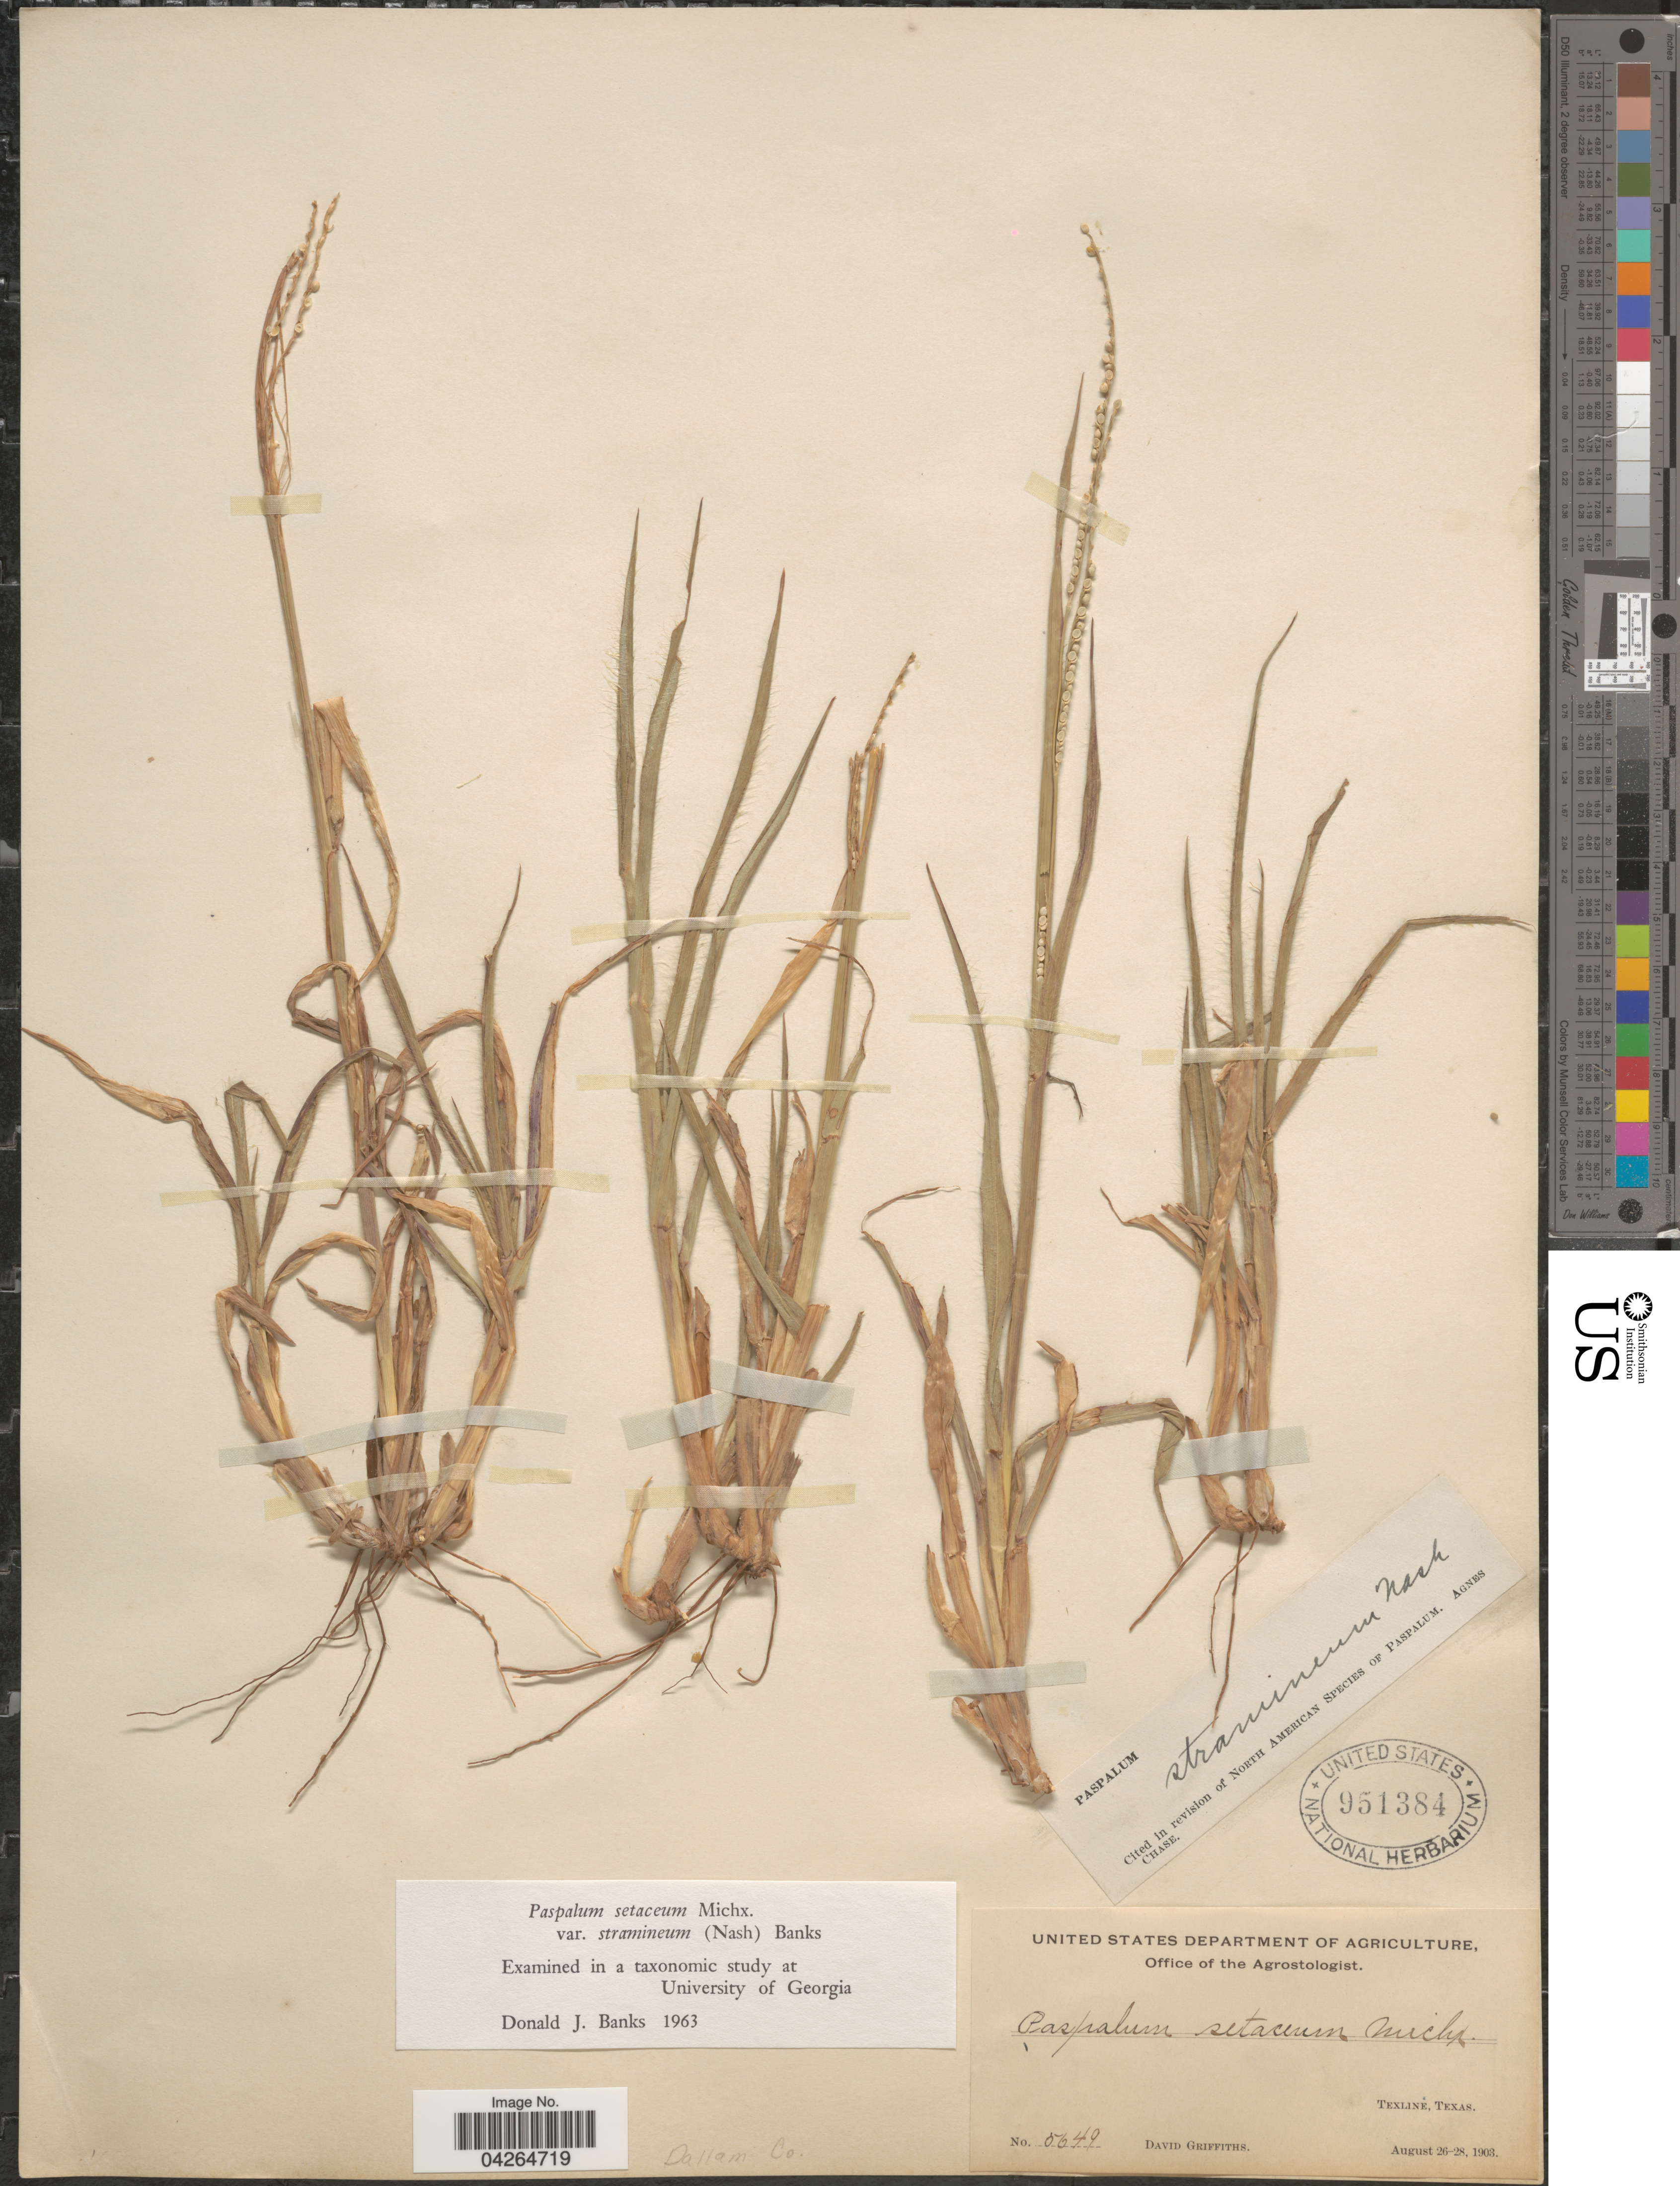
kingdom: Plantae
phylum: Tracheophyta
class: Liliopsida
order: Poales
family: Poaceae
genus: Paspalum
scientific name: Paspalum setaceum var. stramineum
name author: (Nash) D.J. Banks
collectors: D. Griffiths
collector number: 5649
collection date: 1903-08-26/1903-08-28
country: United States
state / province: Texas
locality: Texline. Dallam Co.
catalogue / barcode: US 951384